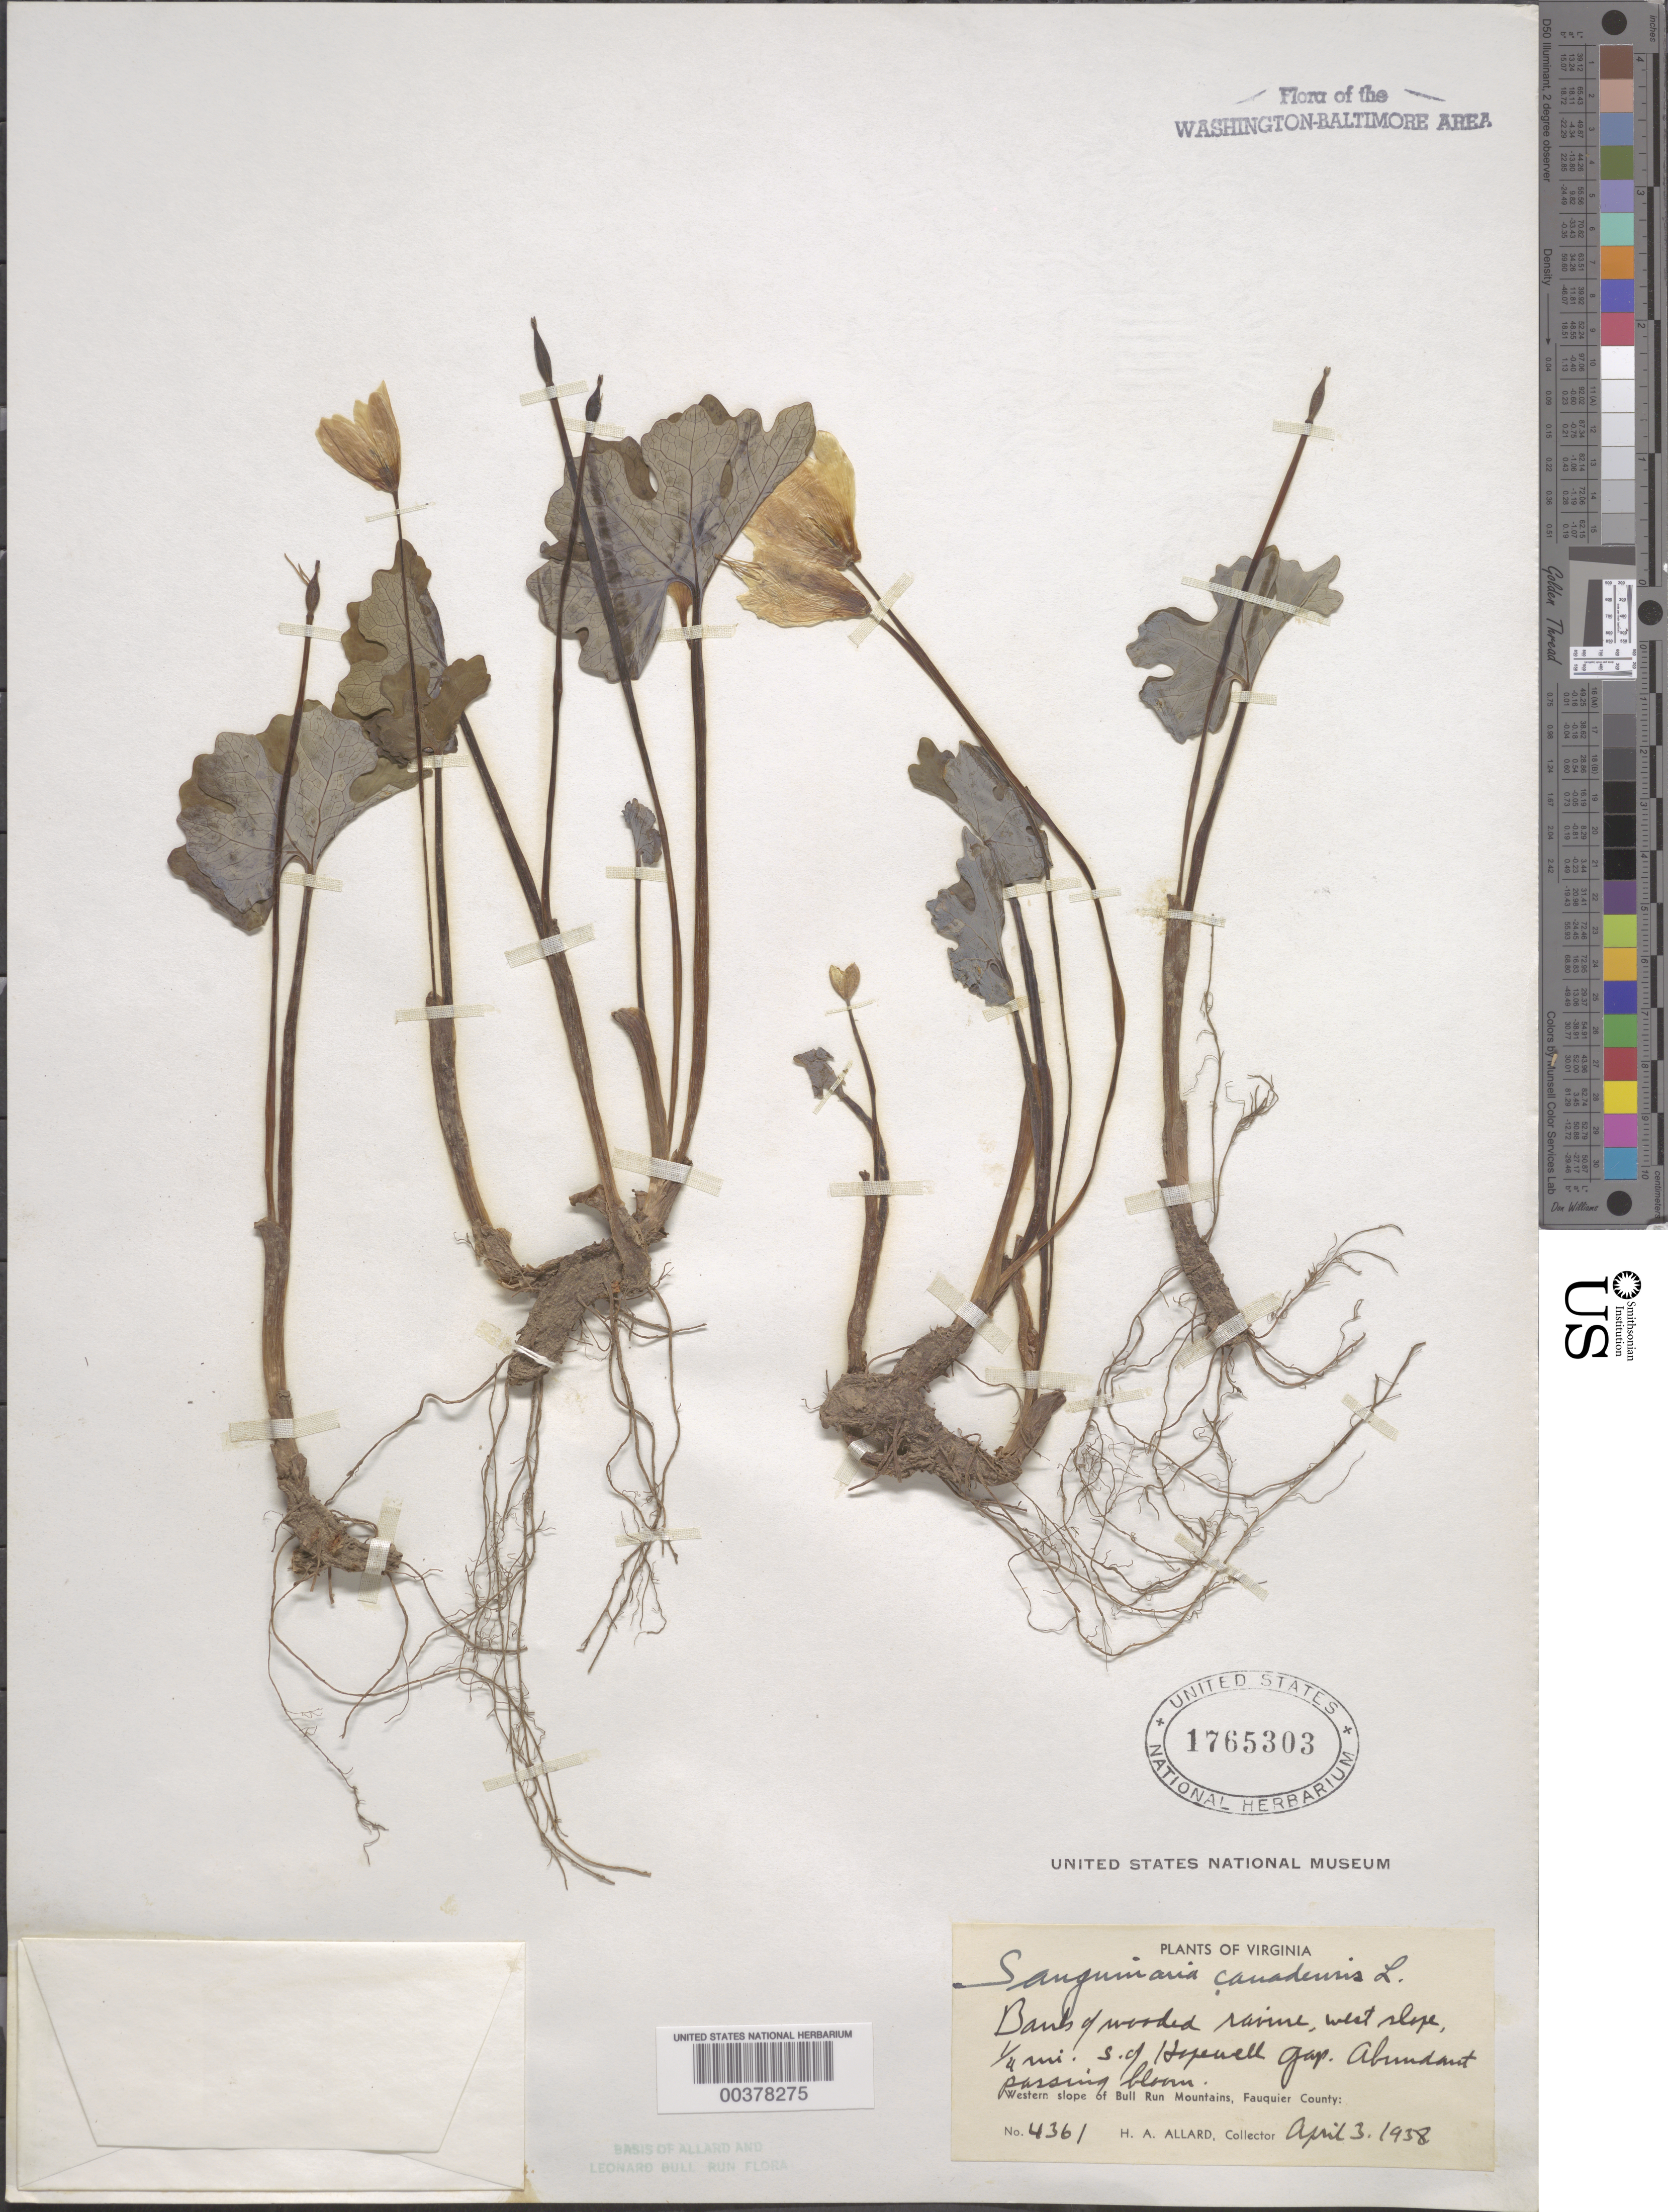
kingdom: Plantae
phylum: Tracheophyta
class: Magnoliopsida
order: Ranunculales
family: Papaveraceae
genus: Sanguinaria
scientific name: Sanguinaria canadensis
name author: L.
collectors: H. A. Allard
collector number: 4361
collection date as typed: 03 Apr 1938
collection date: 1938-04-03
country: United States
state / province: Virginia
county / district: Fauquier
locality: South of Hopewell Gap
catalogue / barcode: US 1765303